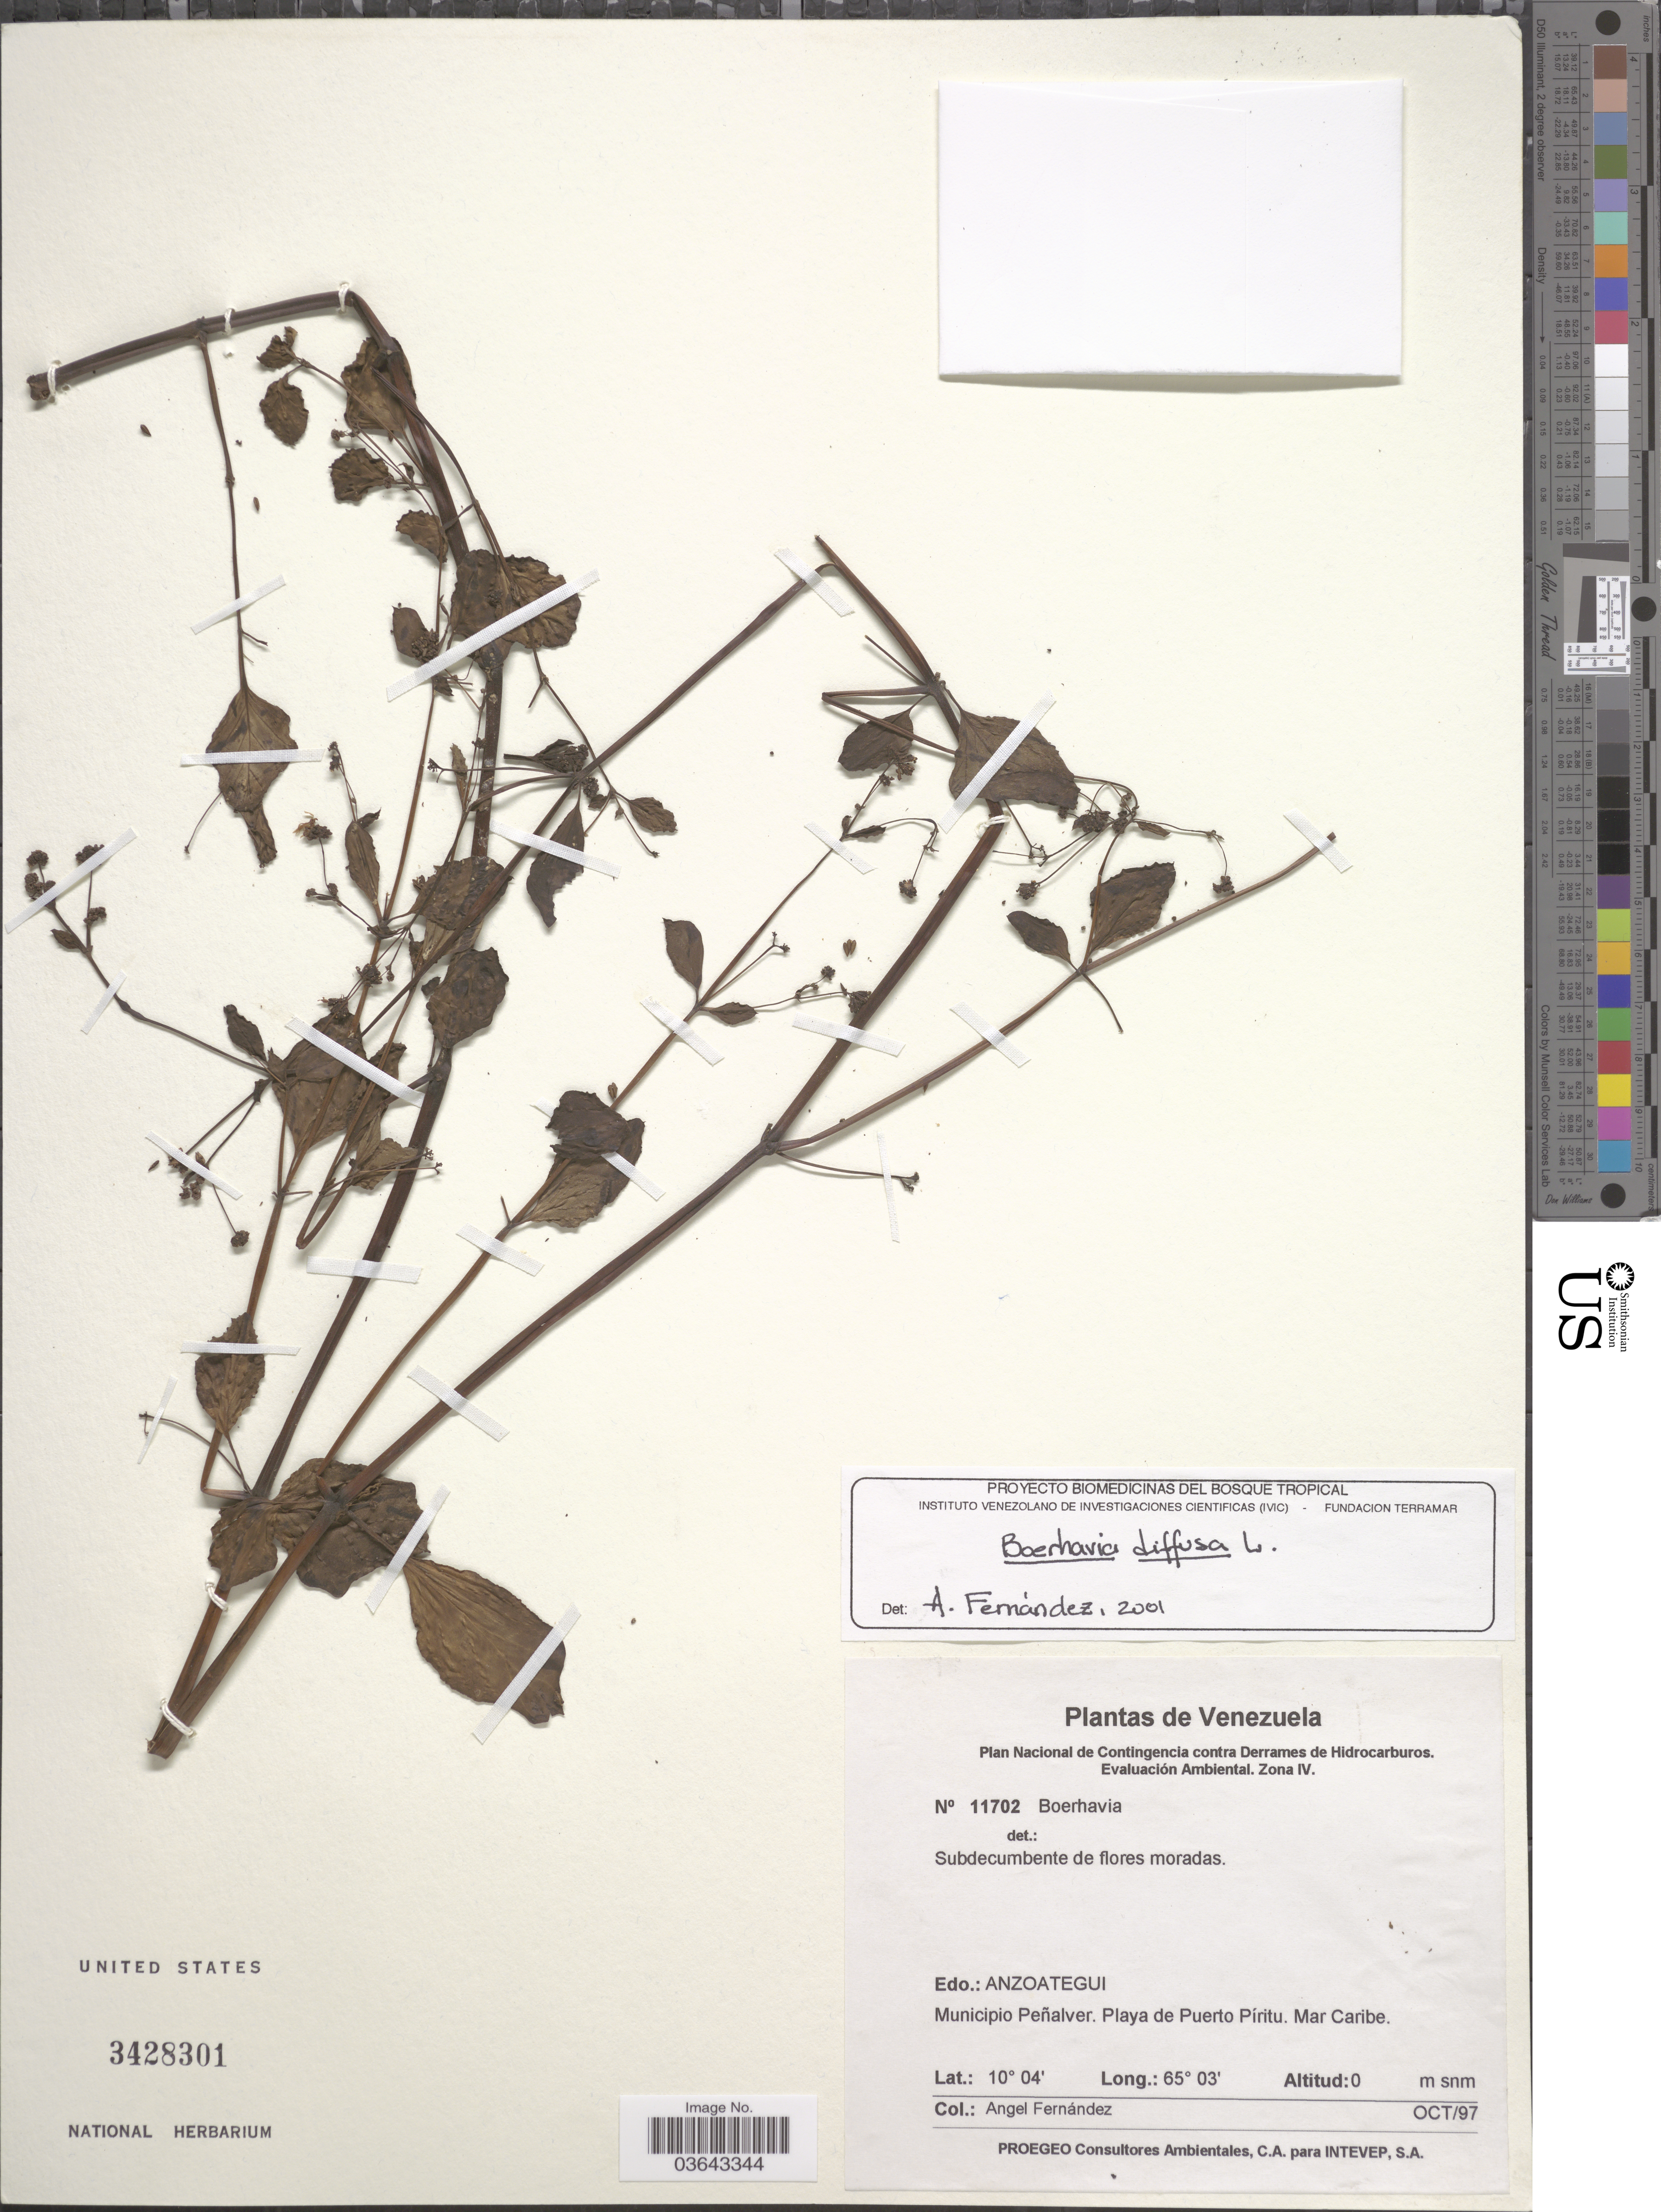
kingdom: Plantae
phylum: Tracheophyta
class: Magnoliopsida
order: Caryophyllales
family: Nyctaginaceae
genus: Boerhavia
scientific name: Boerhavia diffusa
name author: L.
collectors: Á. Fernández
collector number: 11702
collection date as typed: Transcribed d/m/y: /10/97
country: Venezuela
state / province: Anzoategui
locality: Municipio Peñalver. Playa de Puerto Píritu. Mar Caribe.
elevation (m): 0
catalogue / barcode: US 3428301